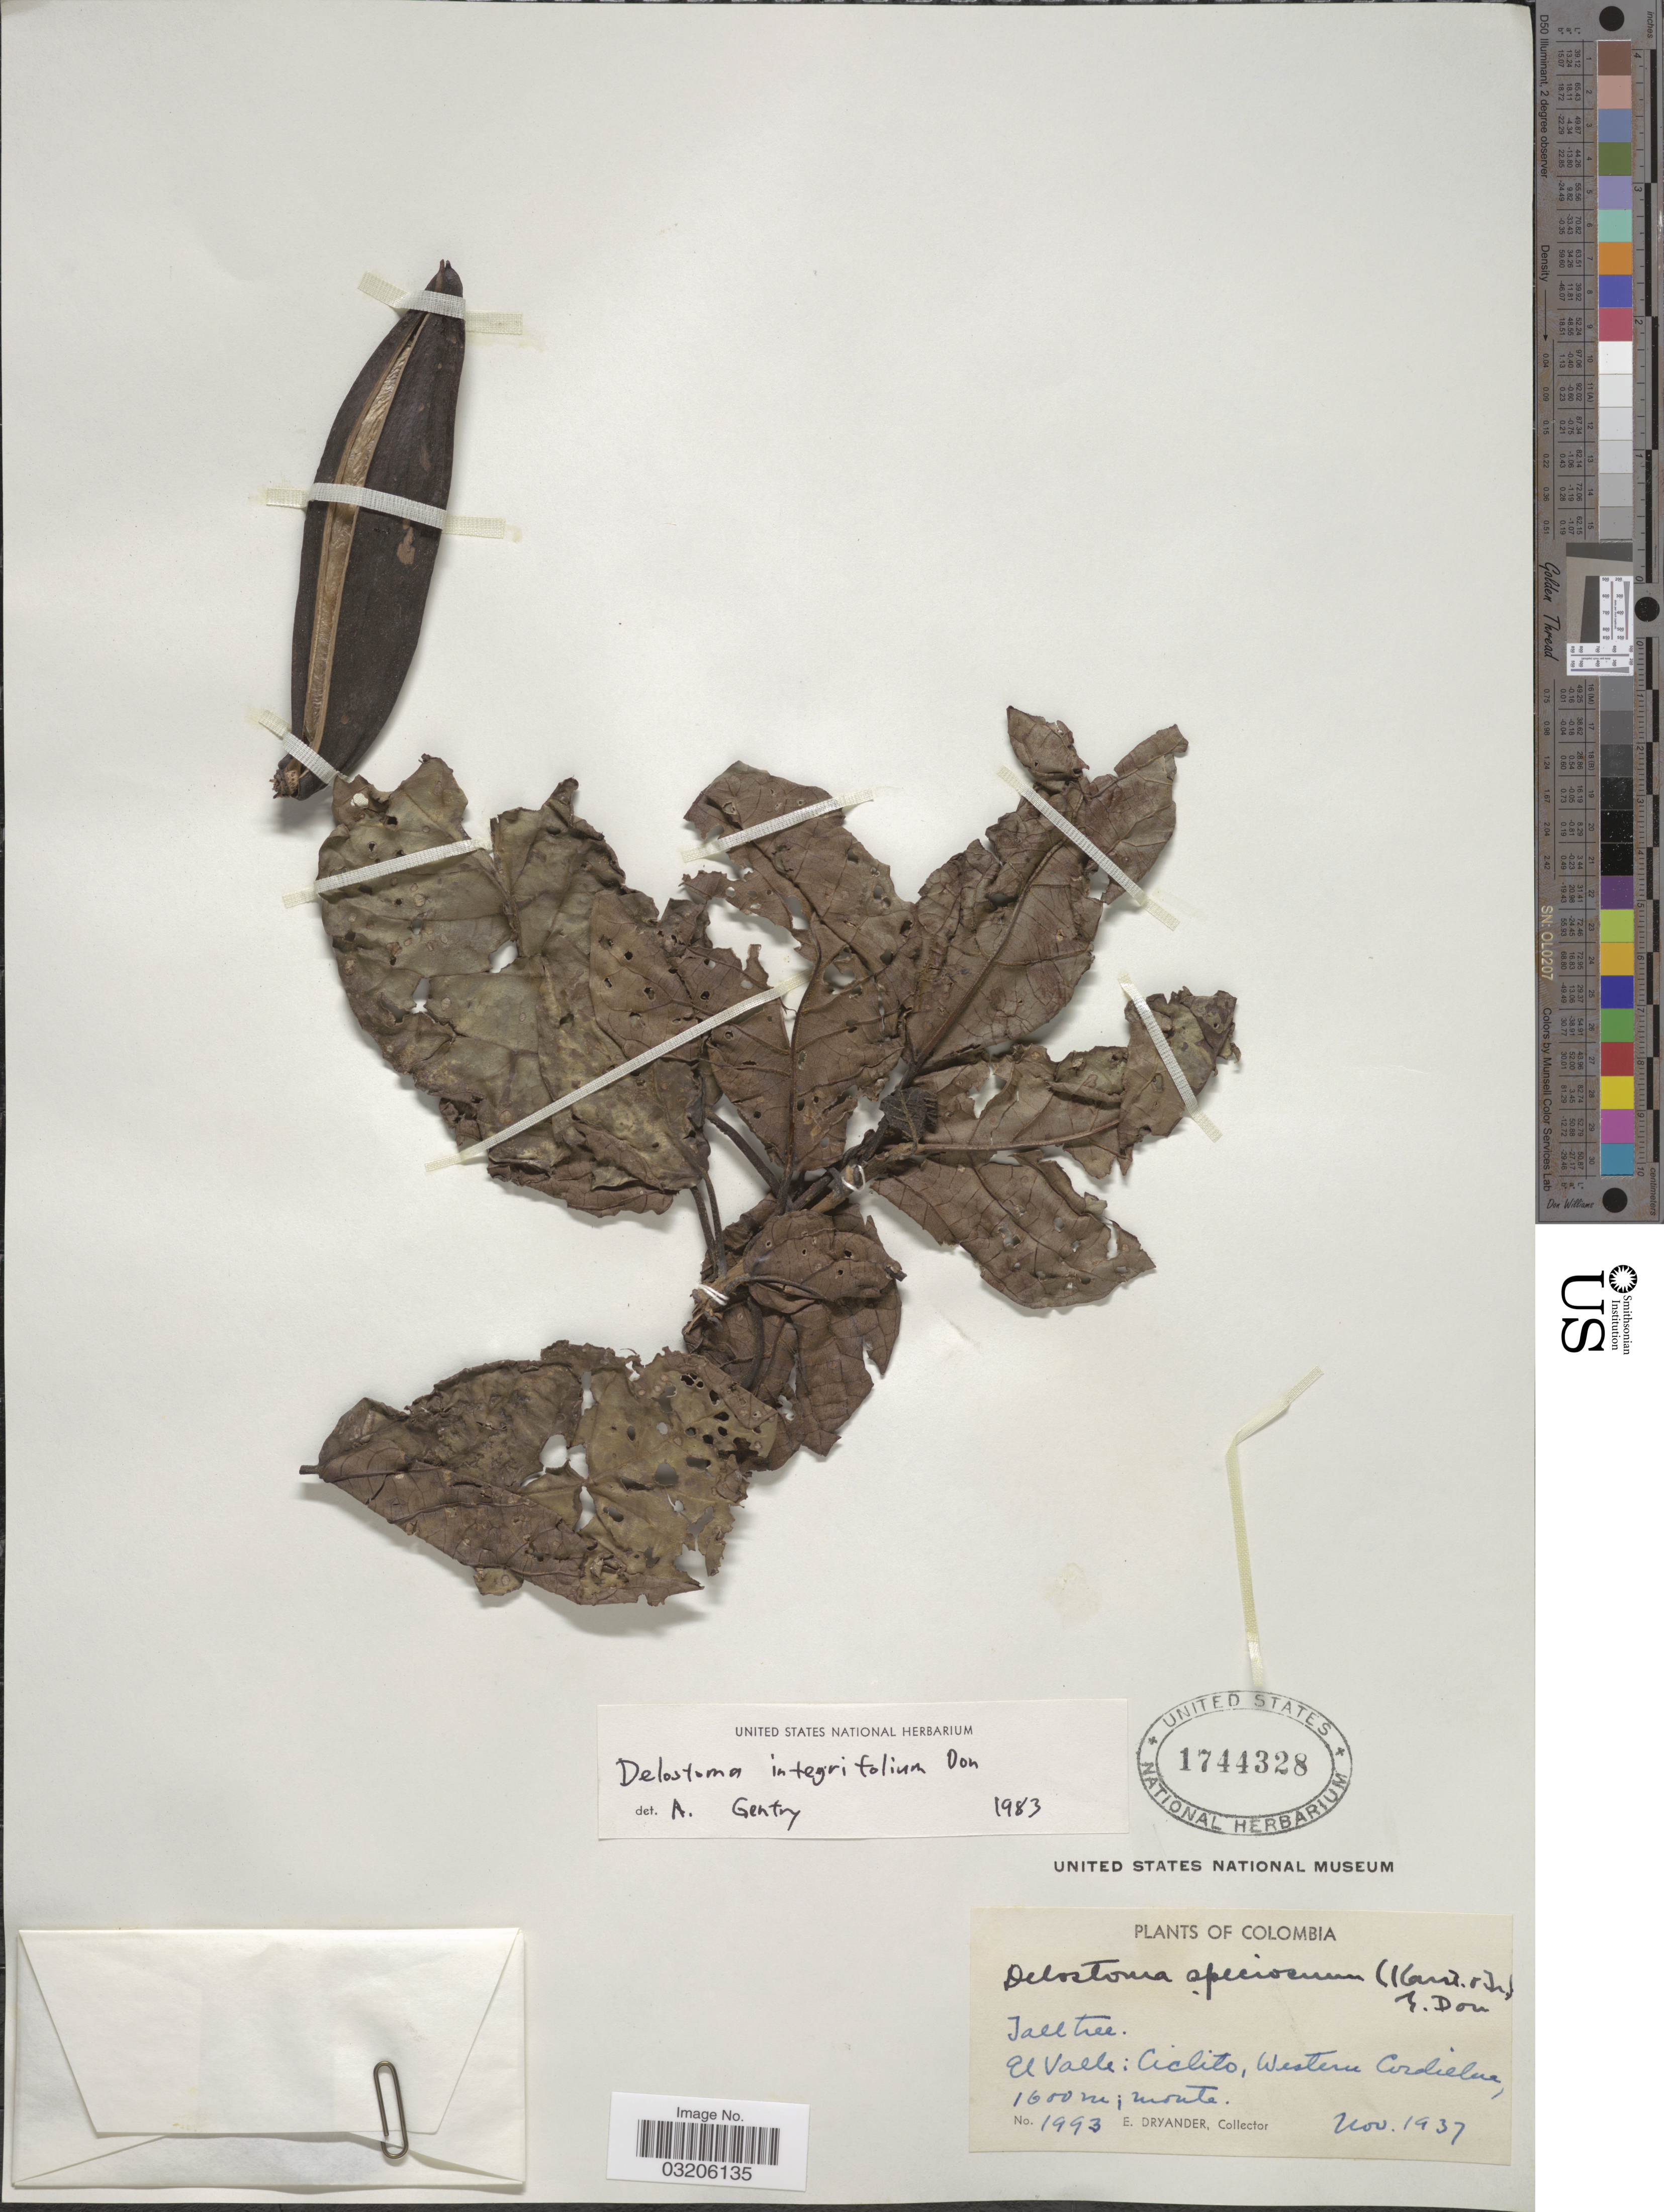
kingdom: Plantae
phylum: Tracheophyta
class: Magnoliopsida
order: Lamiales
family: Bignoniaceae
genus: Delostoma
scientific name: Delostoma integrifolium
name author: D. Don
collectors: E. Dryander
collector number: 1993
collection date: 1937-11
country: Colombia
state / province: Valle del Cauca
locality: El Valle: Ciclito, Western Cordillera; monte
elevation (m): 1600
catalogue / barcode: US 1744328